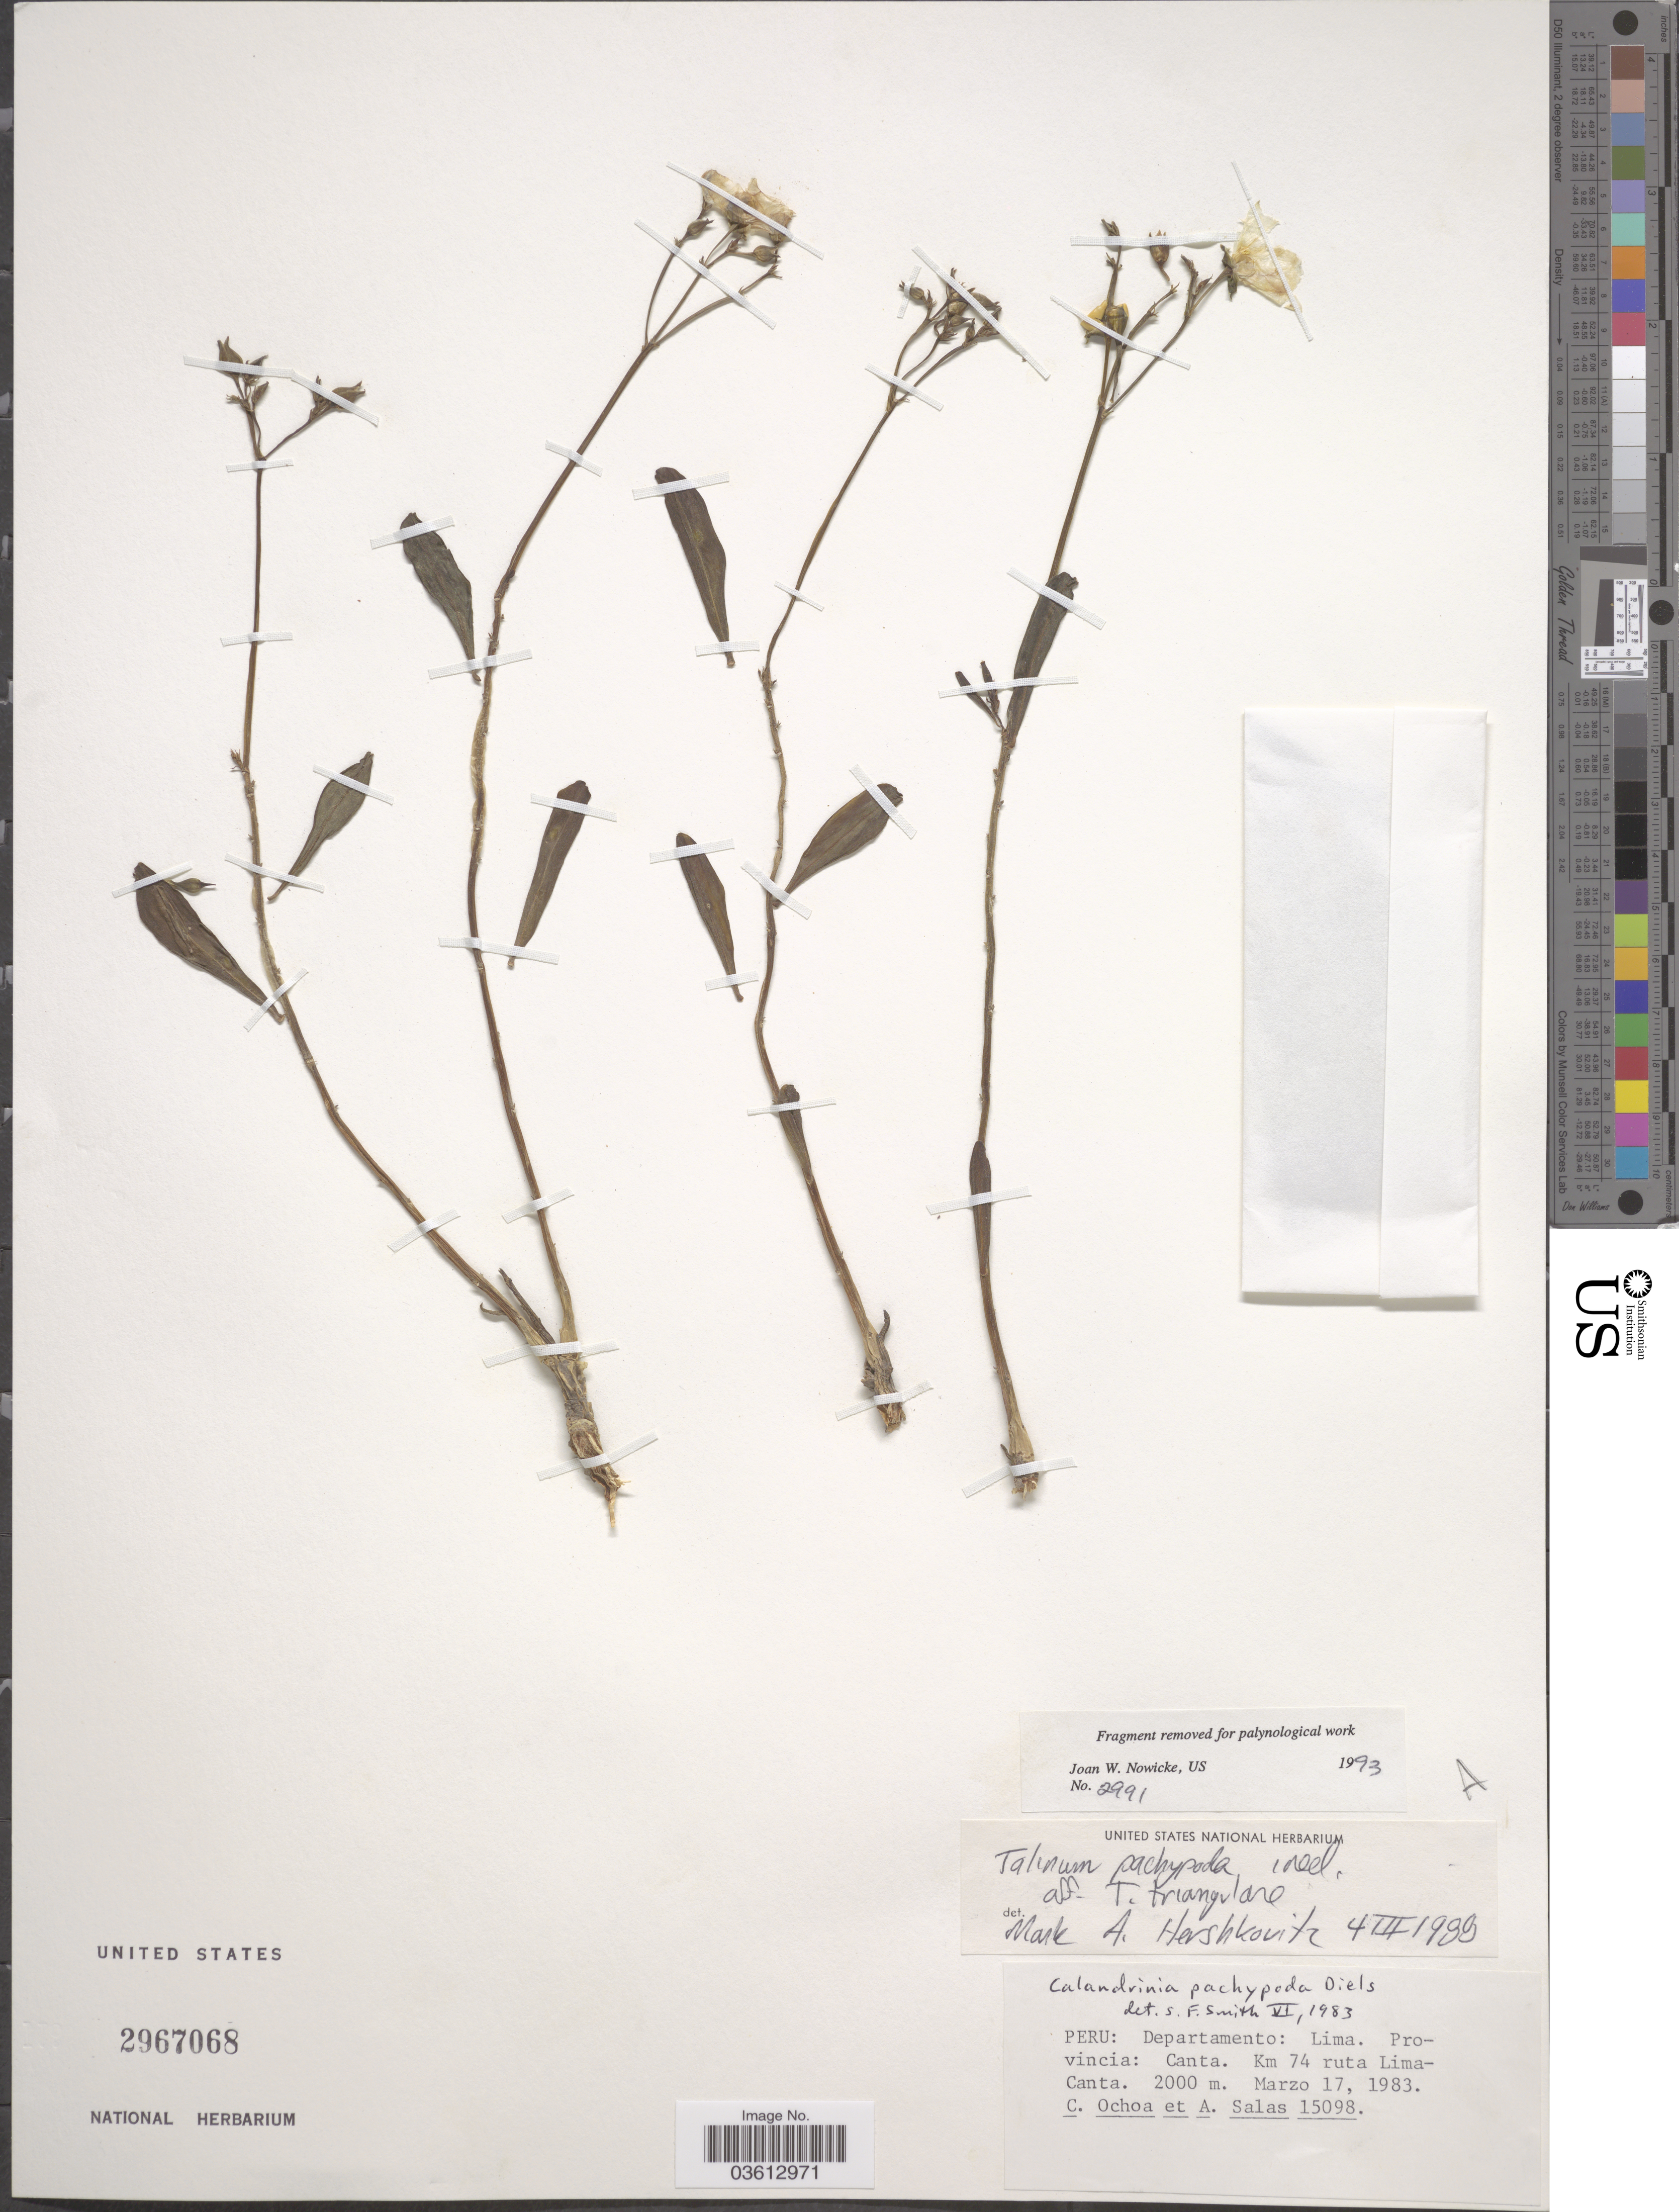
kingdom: Plantae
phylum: Tracheophyta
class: Magnoliopsida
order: Caryophyllales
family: Talinaceae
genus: Talinum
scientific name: Talinum pachypoda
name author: (Eggli) Christenh. & Byng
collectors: C. Ochoa & A. Salas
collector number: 15098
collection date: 1983-03-17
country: Peru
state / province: Lima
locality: Departamento: Lima. Provincia: Canta. Km 74 ruta Lima-Canta.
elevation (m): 2000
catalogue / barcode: US 2967068